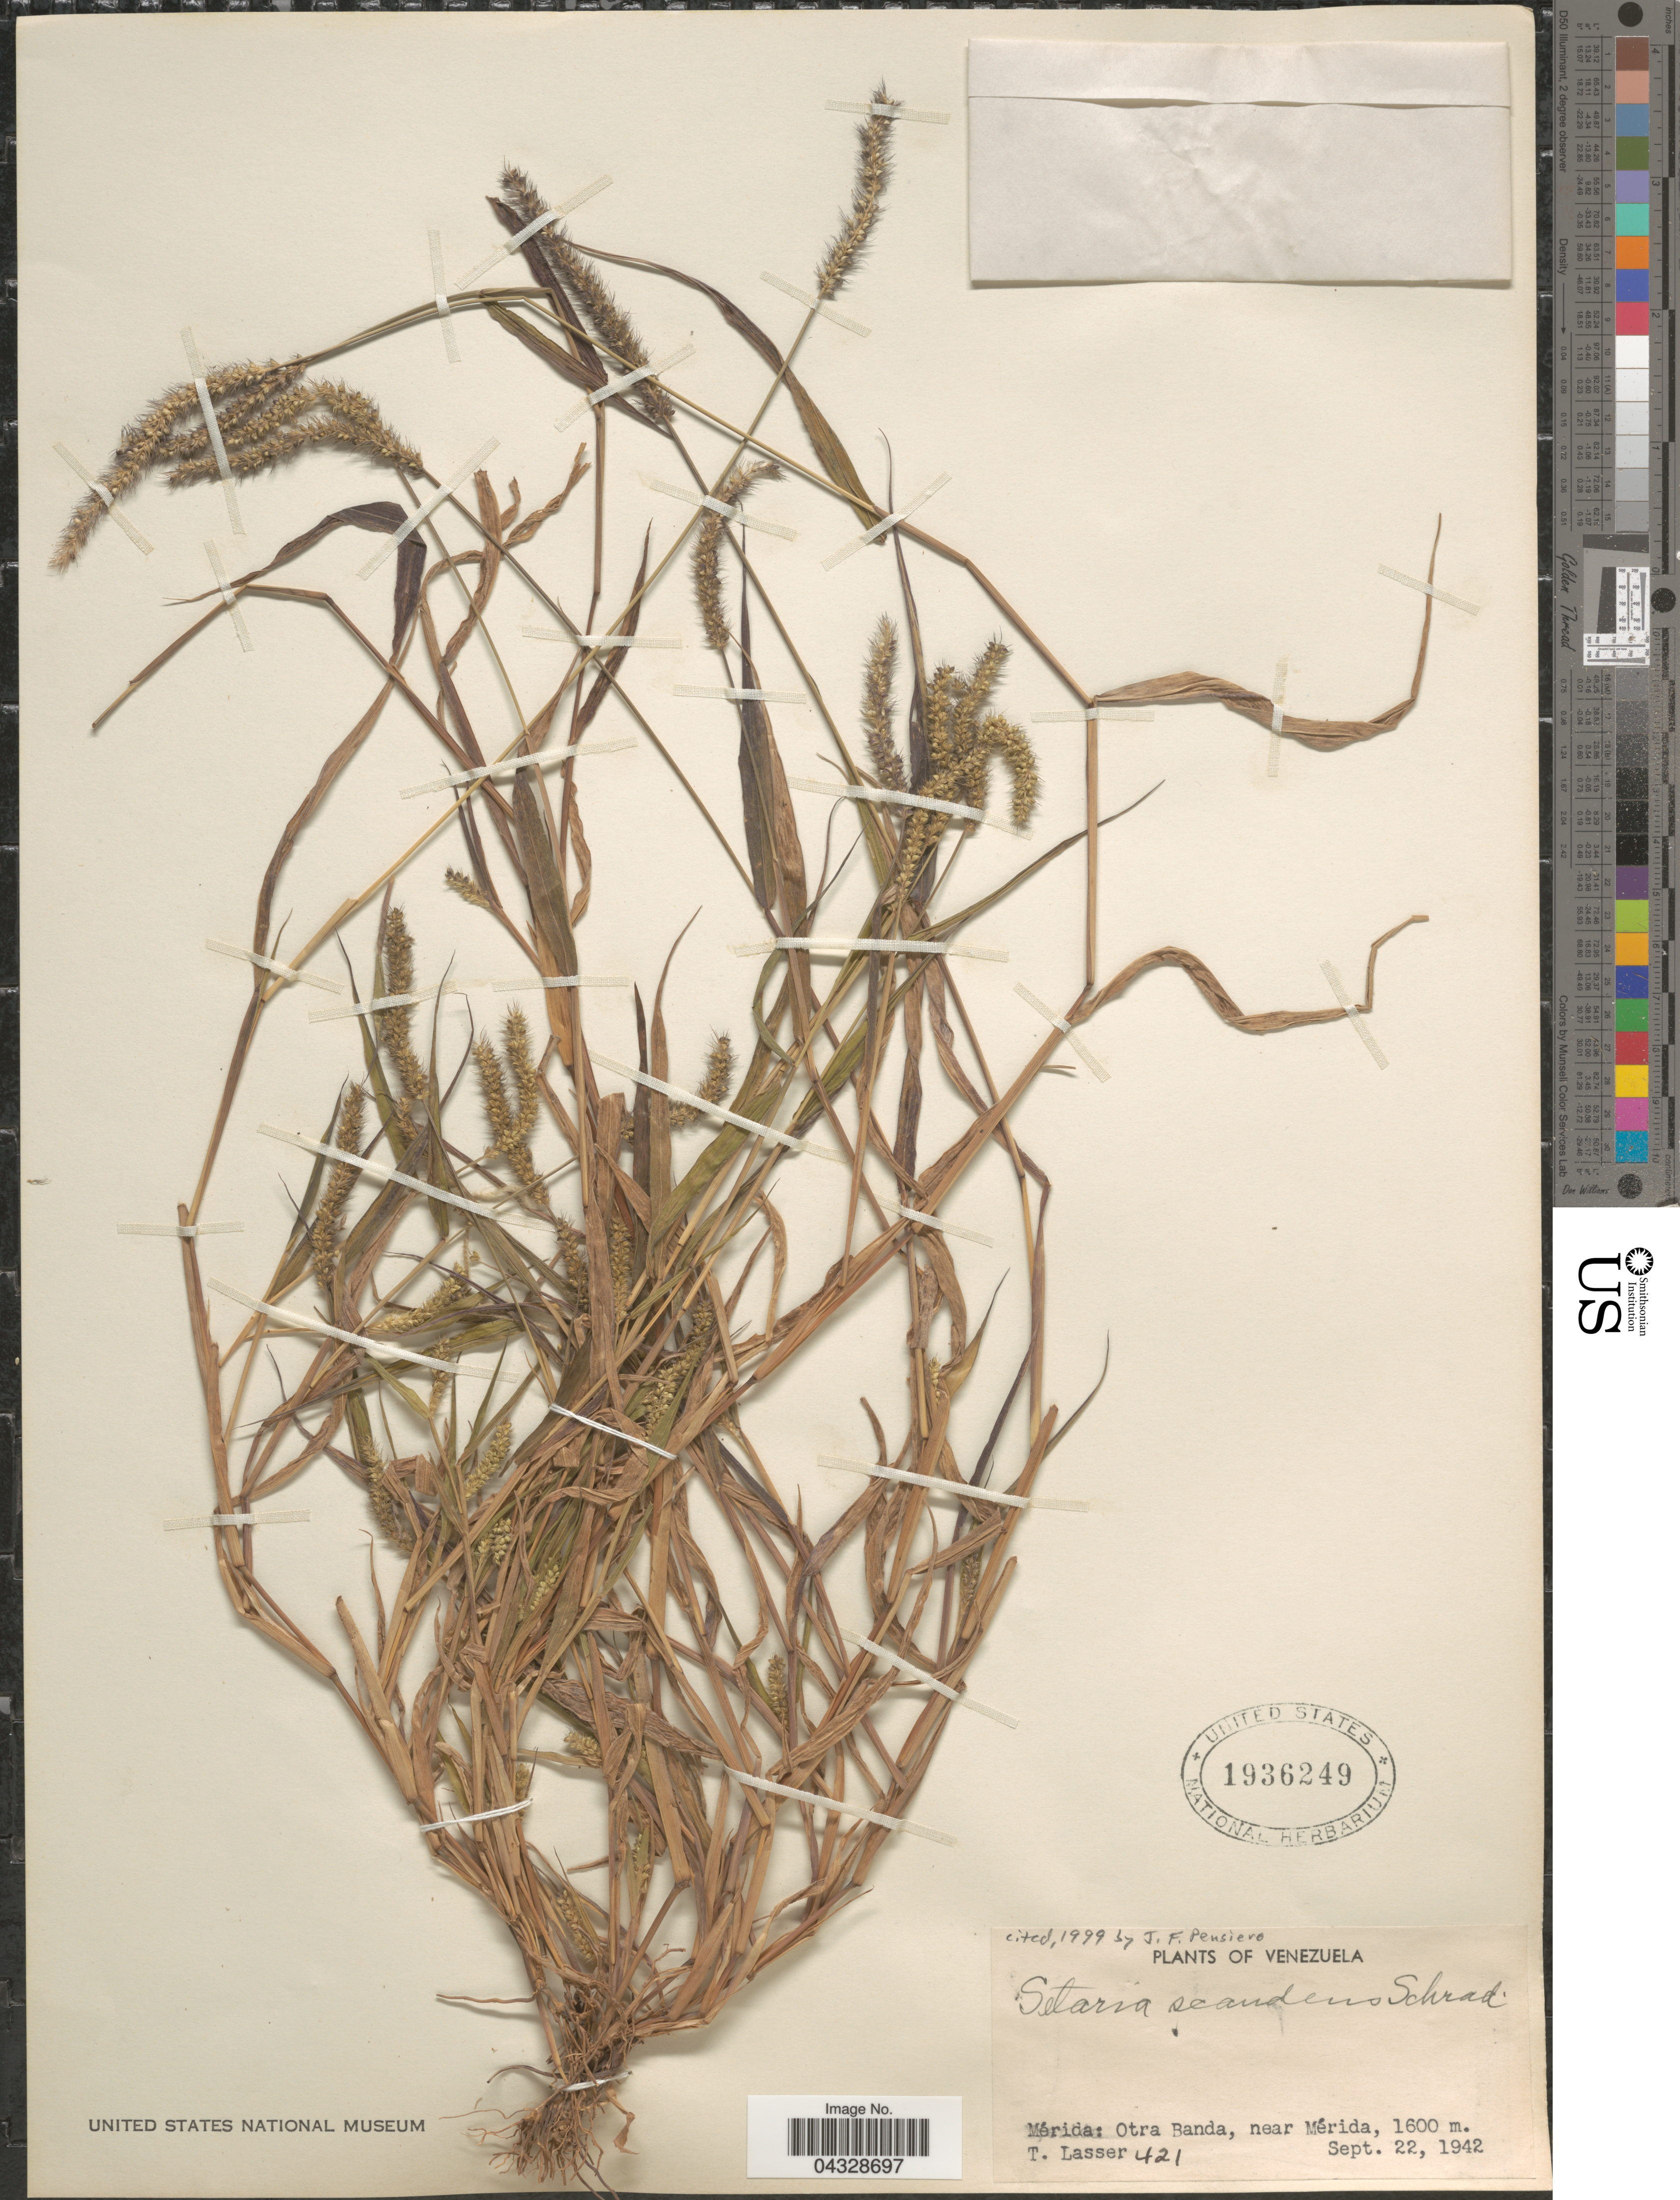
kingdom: Plantae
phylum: Tracheophyta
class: Liliopsida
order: Poales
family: Poaceae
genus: Setaria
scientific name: Setaria scandens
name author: Schrad. ex Schult.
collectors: T. Lasser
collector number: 421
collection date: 1942-09-22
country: Venezuela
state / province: Merida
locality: Otra Banda, near Mérida.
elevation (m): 1600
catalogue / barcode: US 1936249